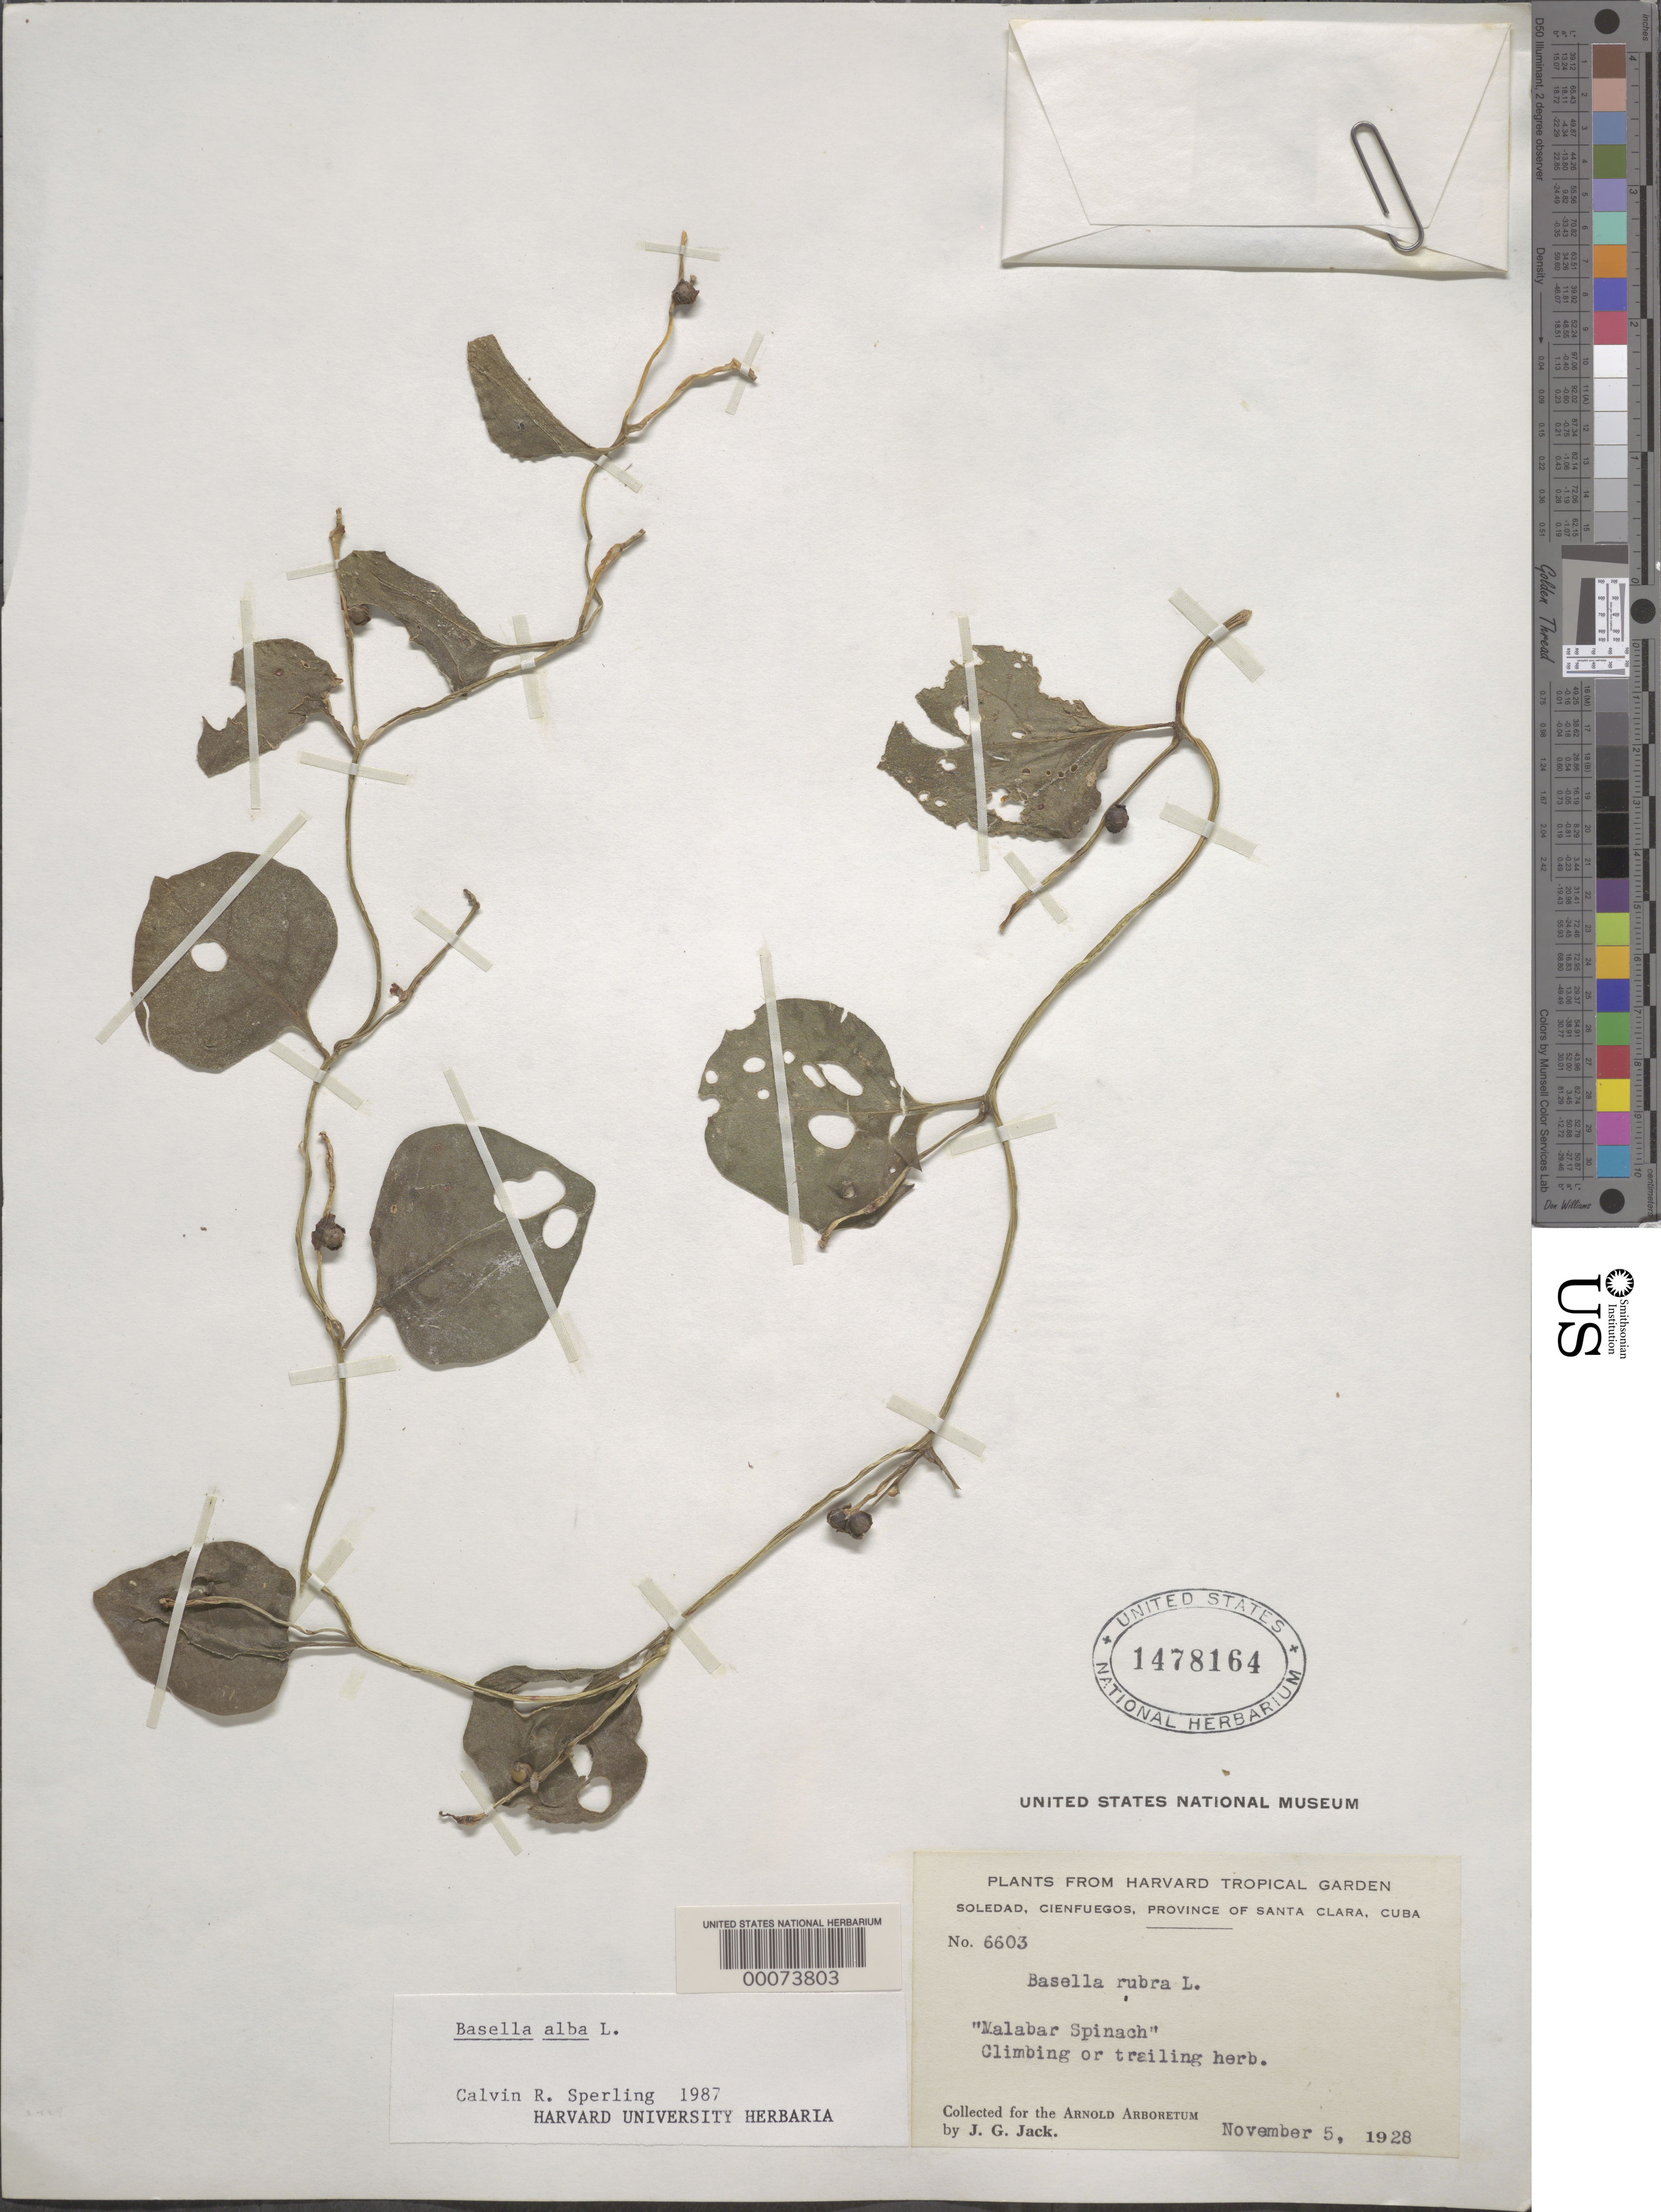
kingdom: Plantae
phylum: Tracheophyta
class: Magnoliopsida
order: Caryophyllales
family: Basellaceae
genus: Basella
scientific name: Basella alba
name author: L.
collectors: J. G. Jack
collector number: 6603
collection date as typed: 05 Nov 1928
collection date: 1928-11-05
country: Cuba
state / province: Las Villas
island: Greater Antilles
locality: Cienfuegos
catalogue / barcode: US 1478164